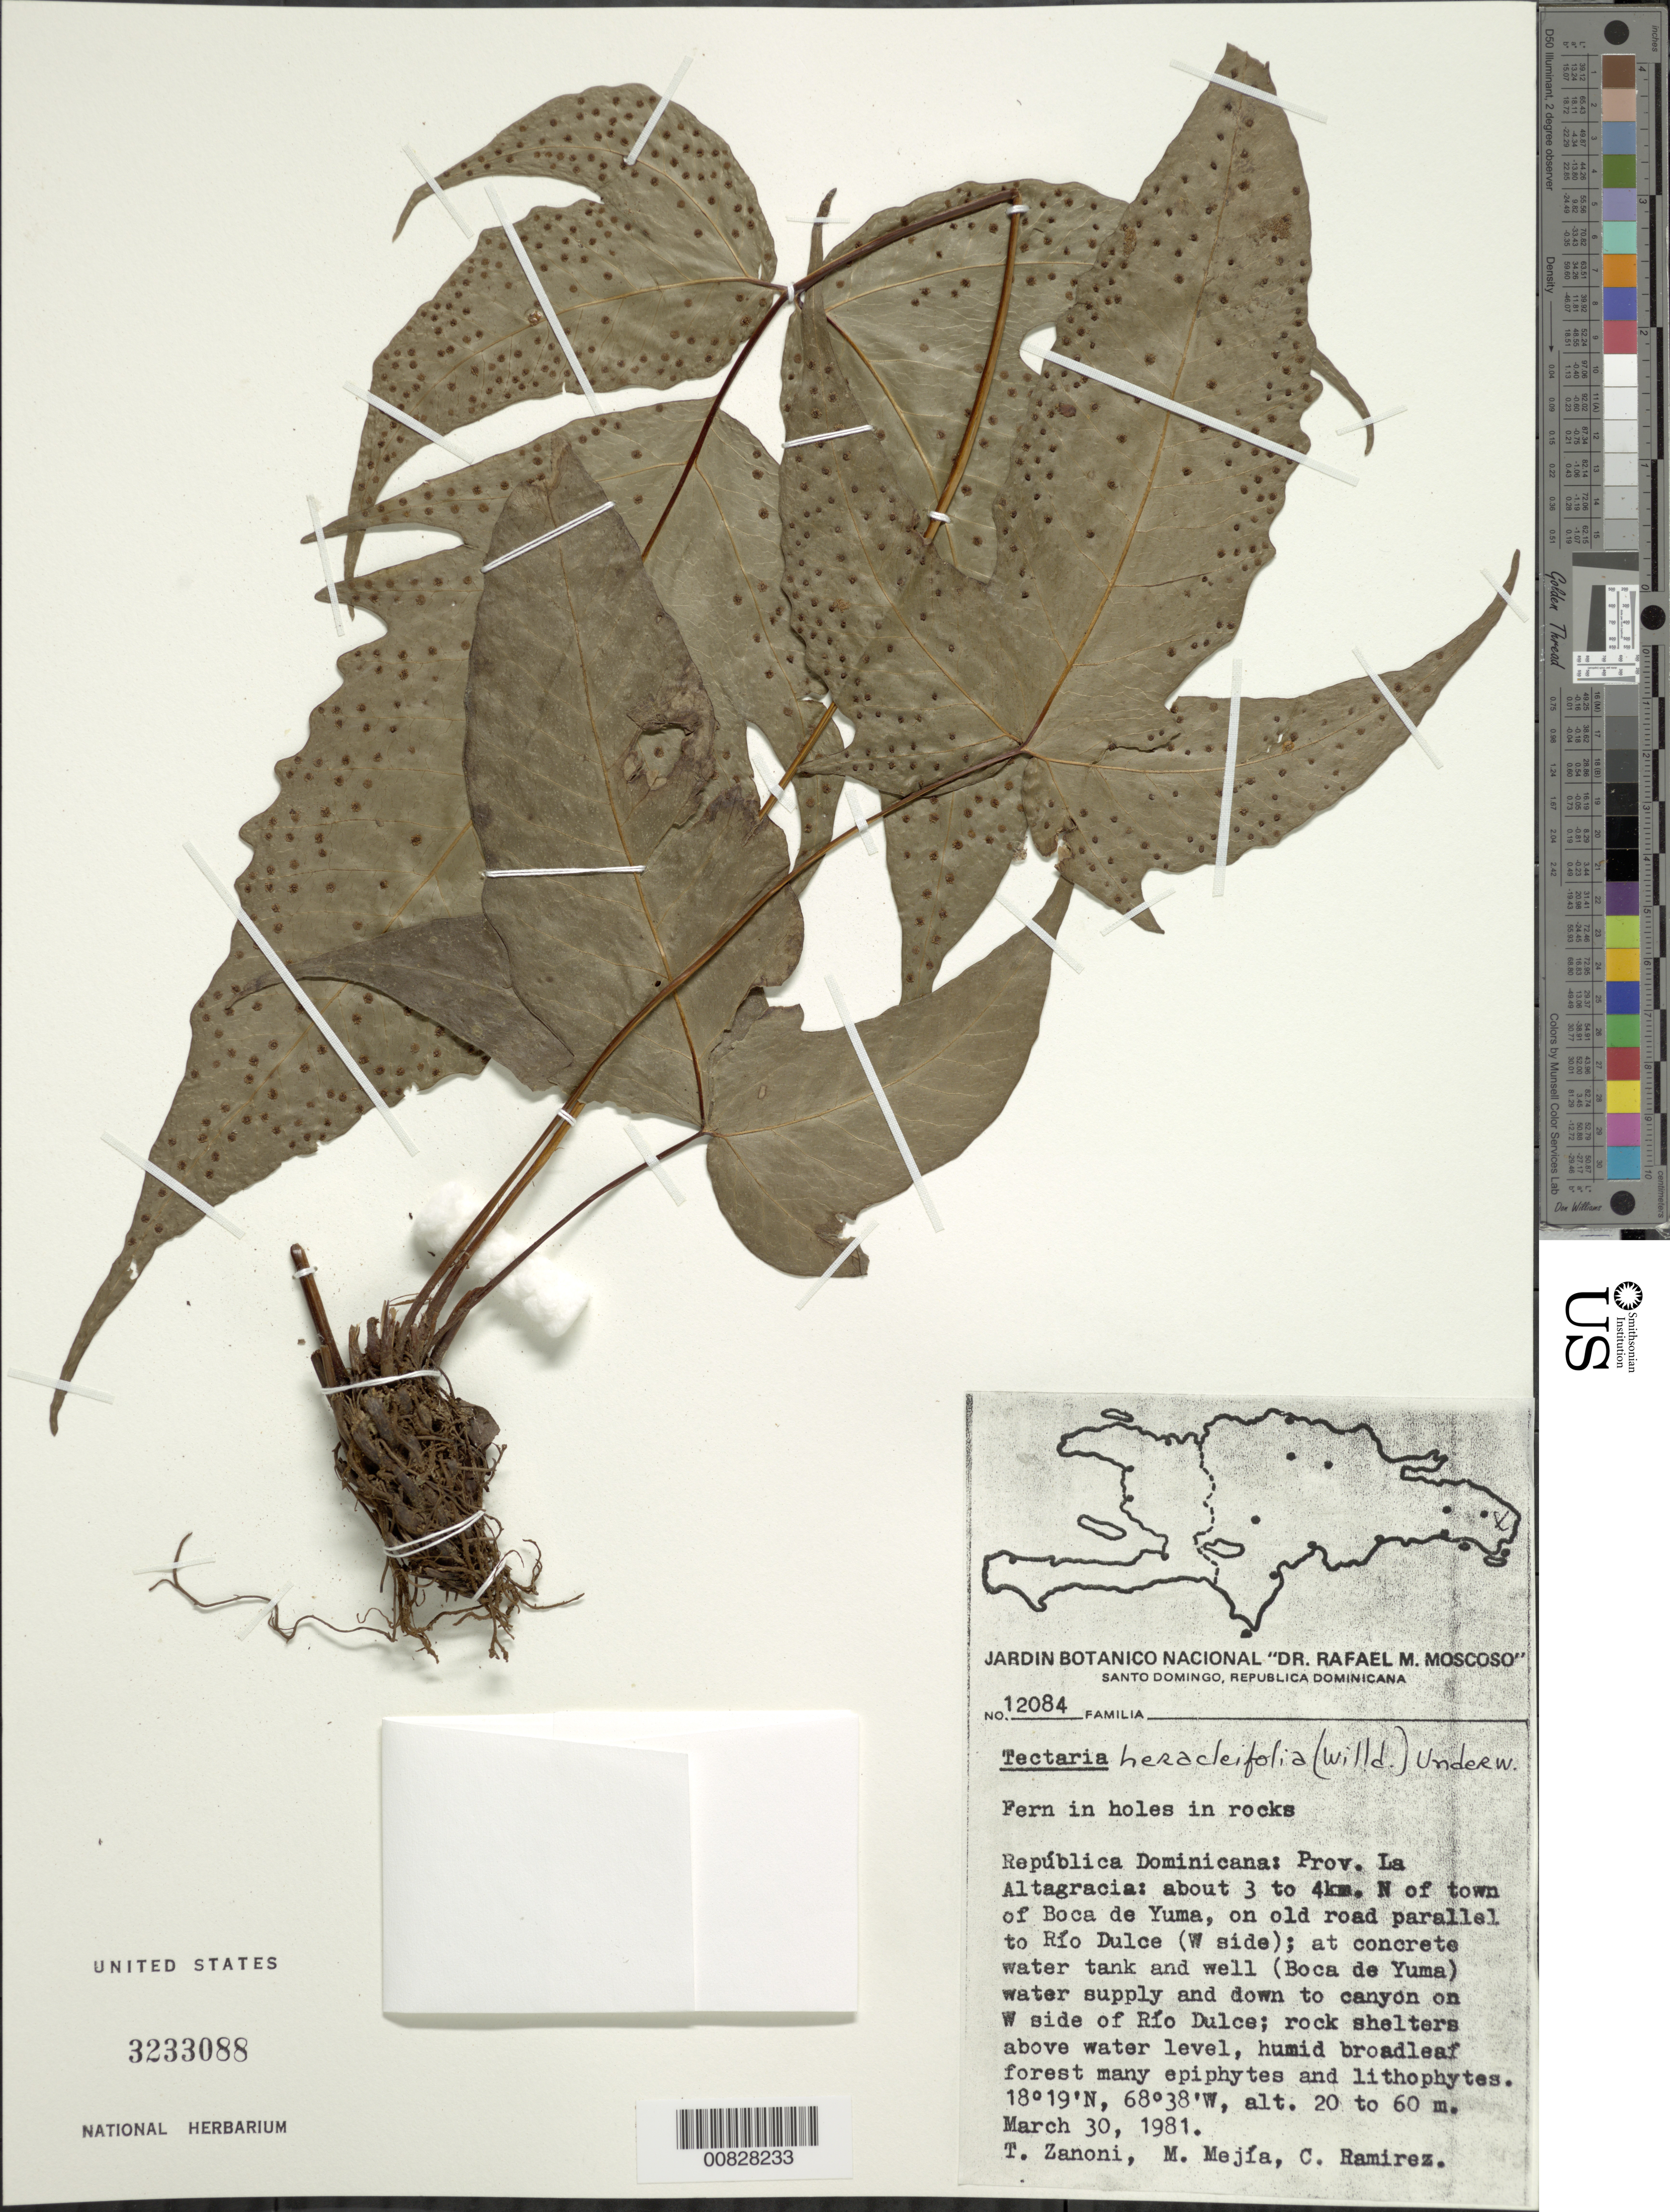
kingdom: Plantae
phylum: Tracheophyta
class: Polypodiopsida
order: Polypodiales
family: Tectariaceae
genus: Tectaria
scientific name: Tectaria heracleifolia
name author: (Willd.) Underw.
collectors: T. A. Zanoni, M. Mejia & C. Ramirez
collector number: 12084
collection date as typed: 30 Mar 1981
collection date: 1981-03-30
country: Dominican Republic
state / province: La Altagracia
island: Hispaniola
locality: Boca de Yuma, 3-4 km N of, on old road parallel to Río Dulce (W side), Boca de Yuma to canyon W side of Río Dulce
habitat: Rock shelters above water level, humid broadleaft forest many epiphytes and lithophytes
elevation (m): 20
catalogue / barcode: US 3233088